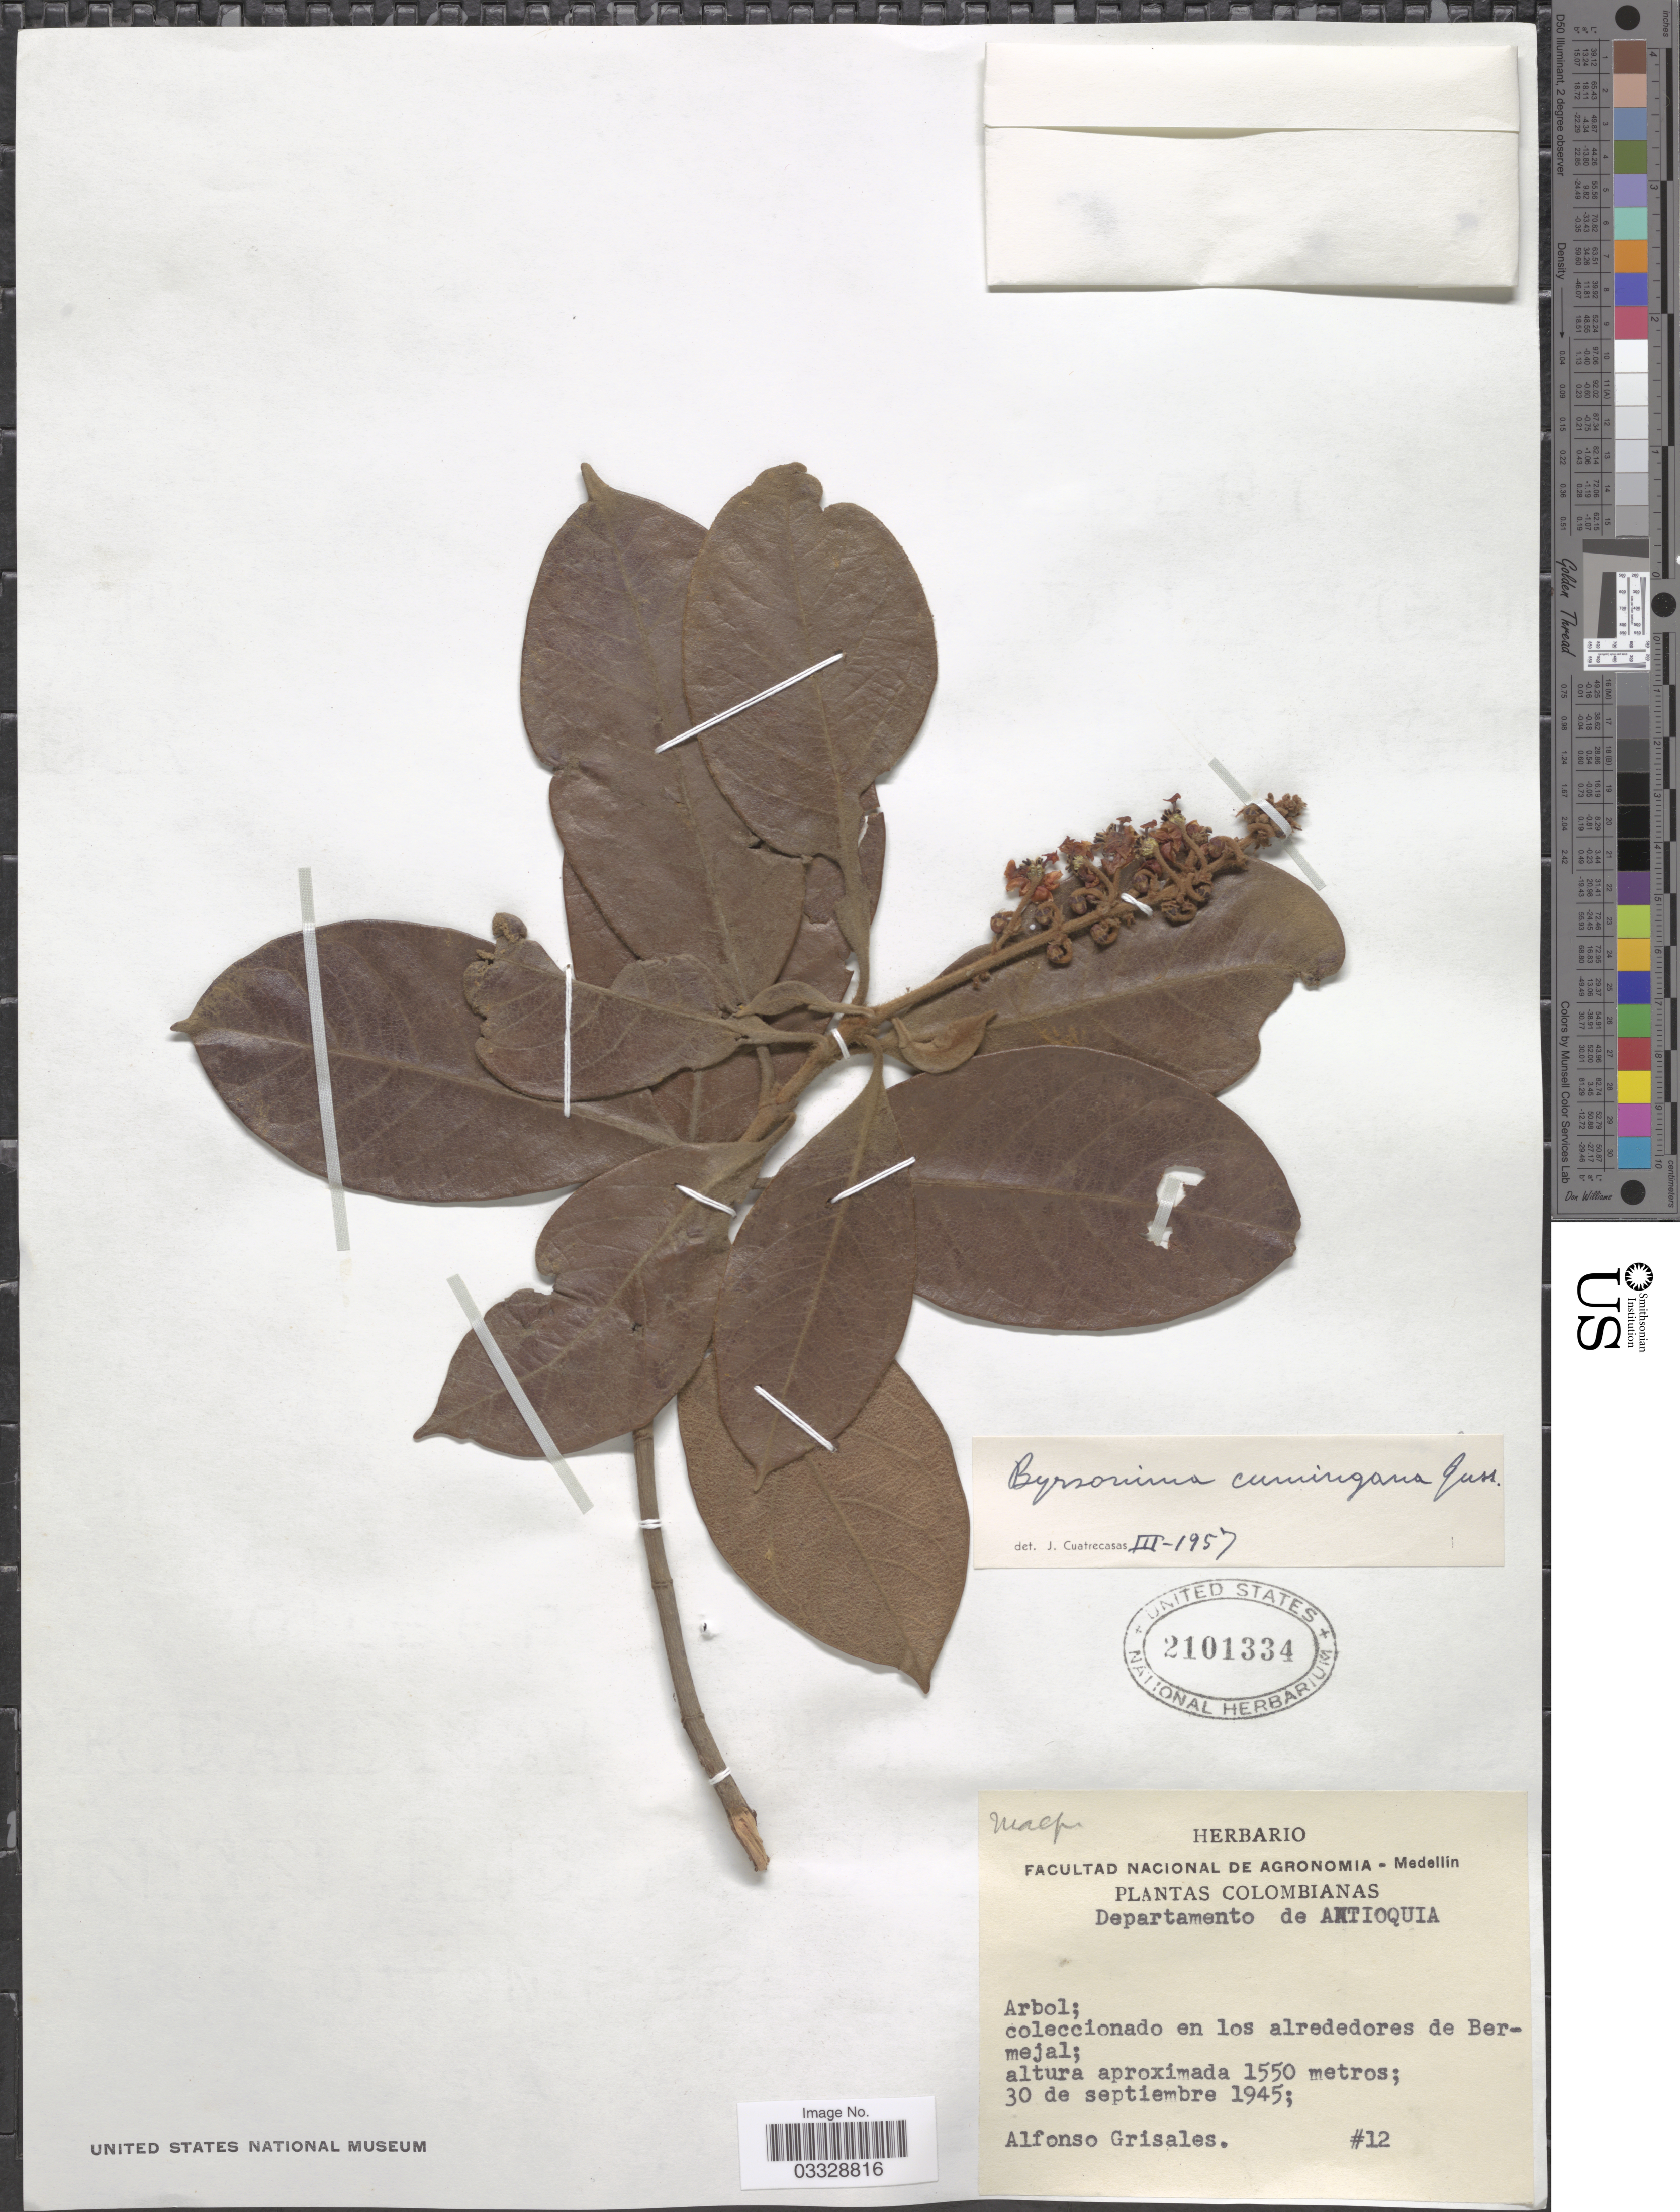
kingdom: Plantae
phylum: Tracheophyta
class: Magnoliopsida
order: Malpighiales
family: Malpighiaceae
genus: Byrsonima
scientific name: Byrsonima cumingiana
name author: A. Juss.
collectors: A. Grisales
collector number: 12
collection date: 1945-09-30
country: Colombia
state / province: Antioquia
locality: Departamento de Antioquia. Coleccionado en los alrededores de Bermejal.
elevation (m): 1550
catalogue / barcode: US 2101334